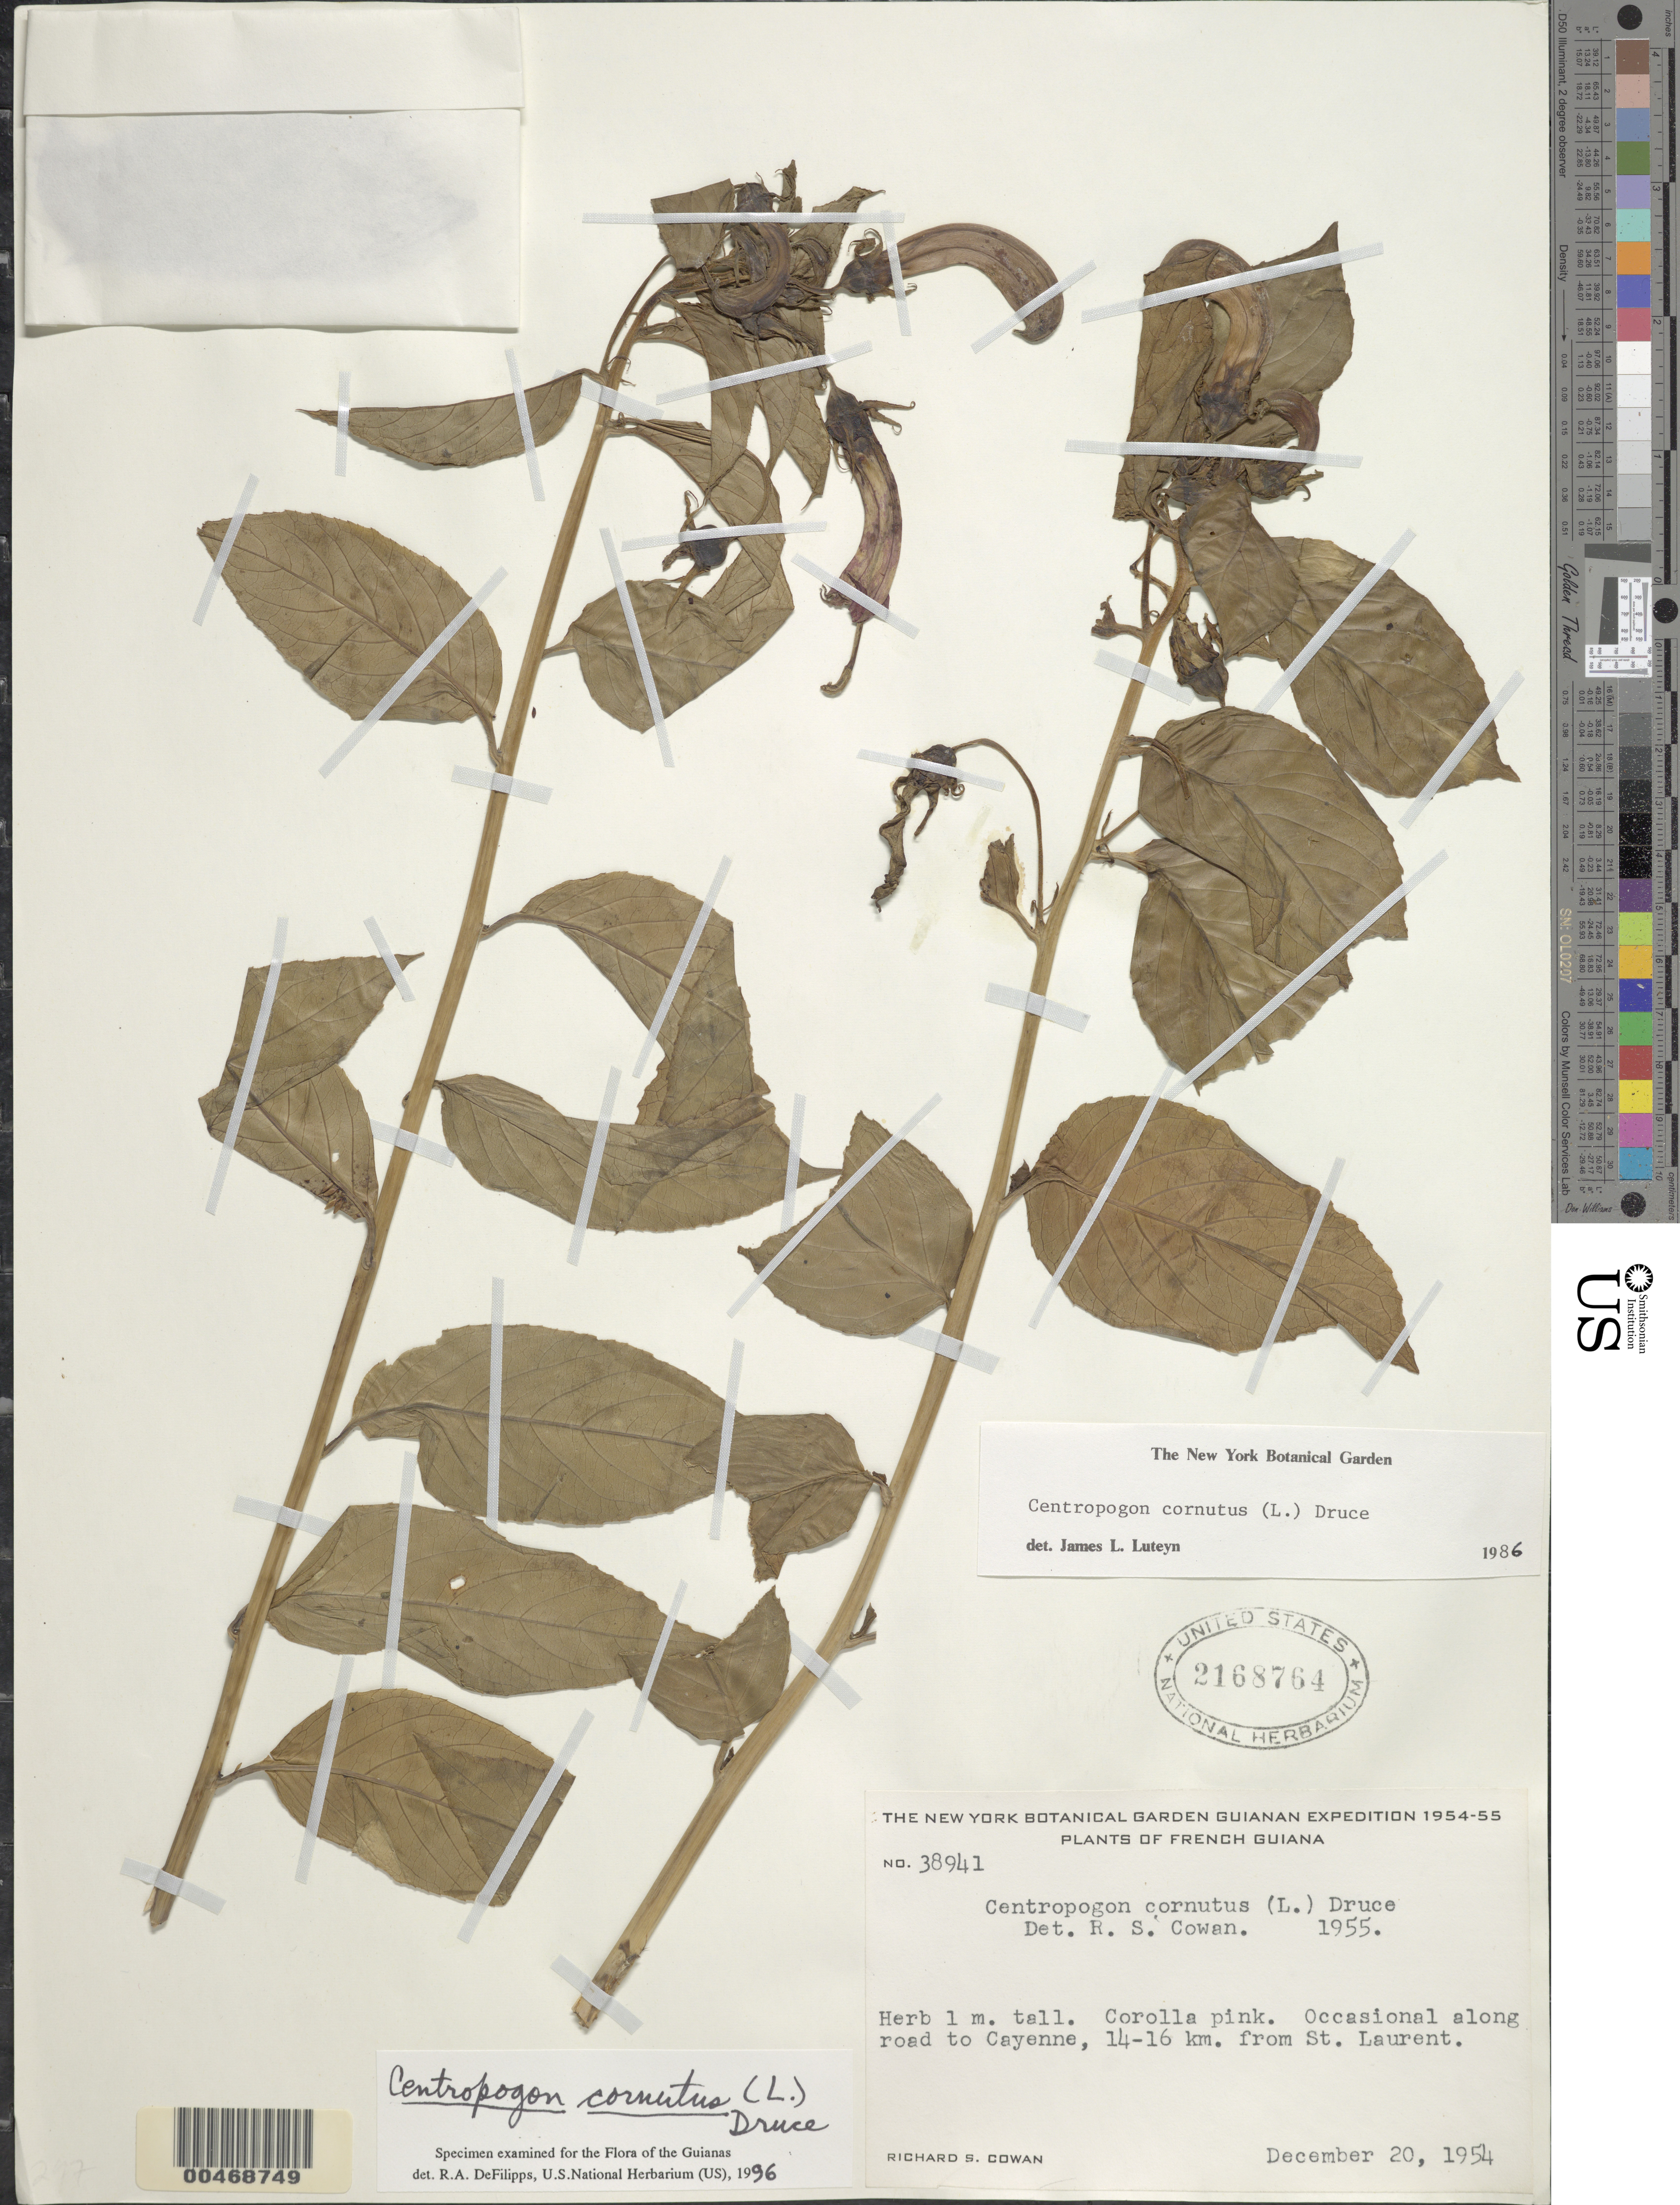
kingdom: Plantae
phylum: Tracheophyta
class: Magnoliopsida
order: Asterales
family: Campanulaceae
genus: Centropogon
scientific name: Centropogon cornutus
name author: (L.) Druce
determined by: DeFilipps, R. A.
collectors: R. S. Cowan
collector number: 38941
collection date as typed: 20-Dec-54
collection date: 1954-12-20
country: French Guiana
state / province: Cayenne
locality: Cayenne-St. Laurent road, 14-16 km from St. Laurent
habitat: Roadside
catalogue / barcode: US 2168764